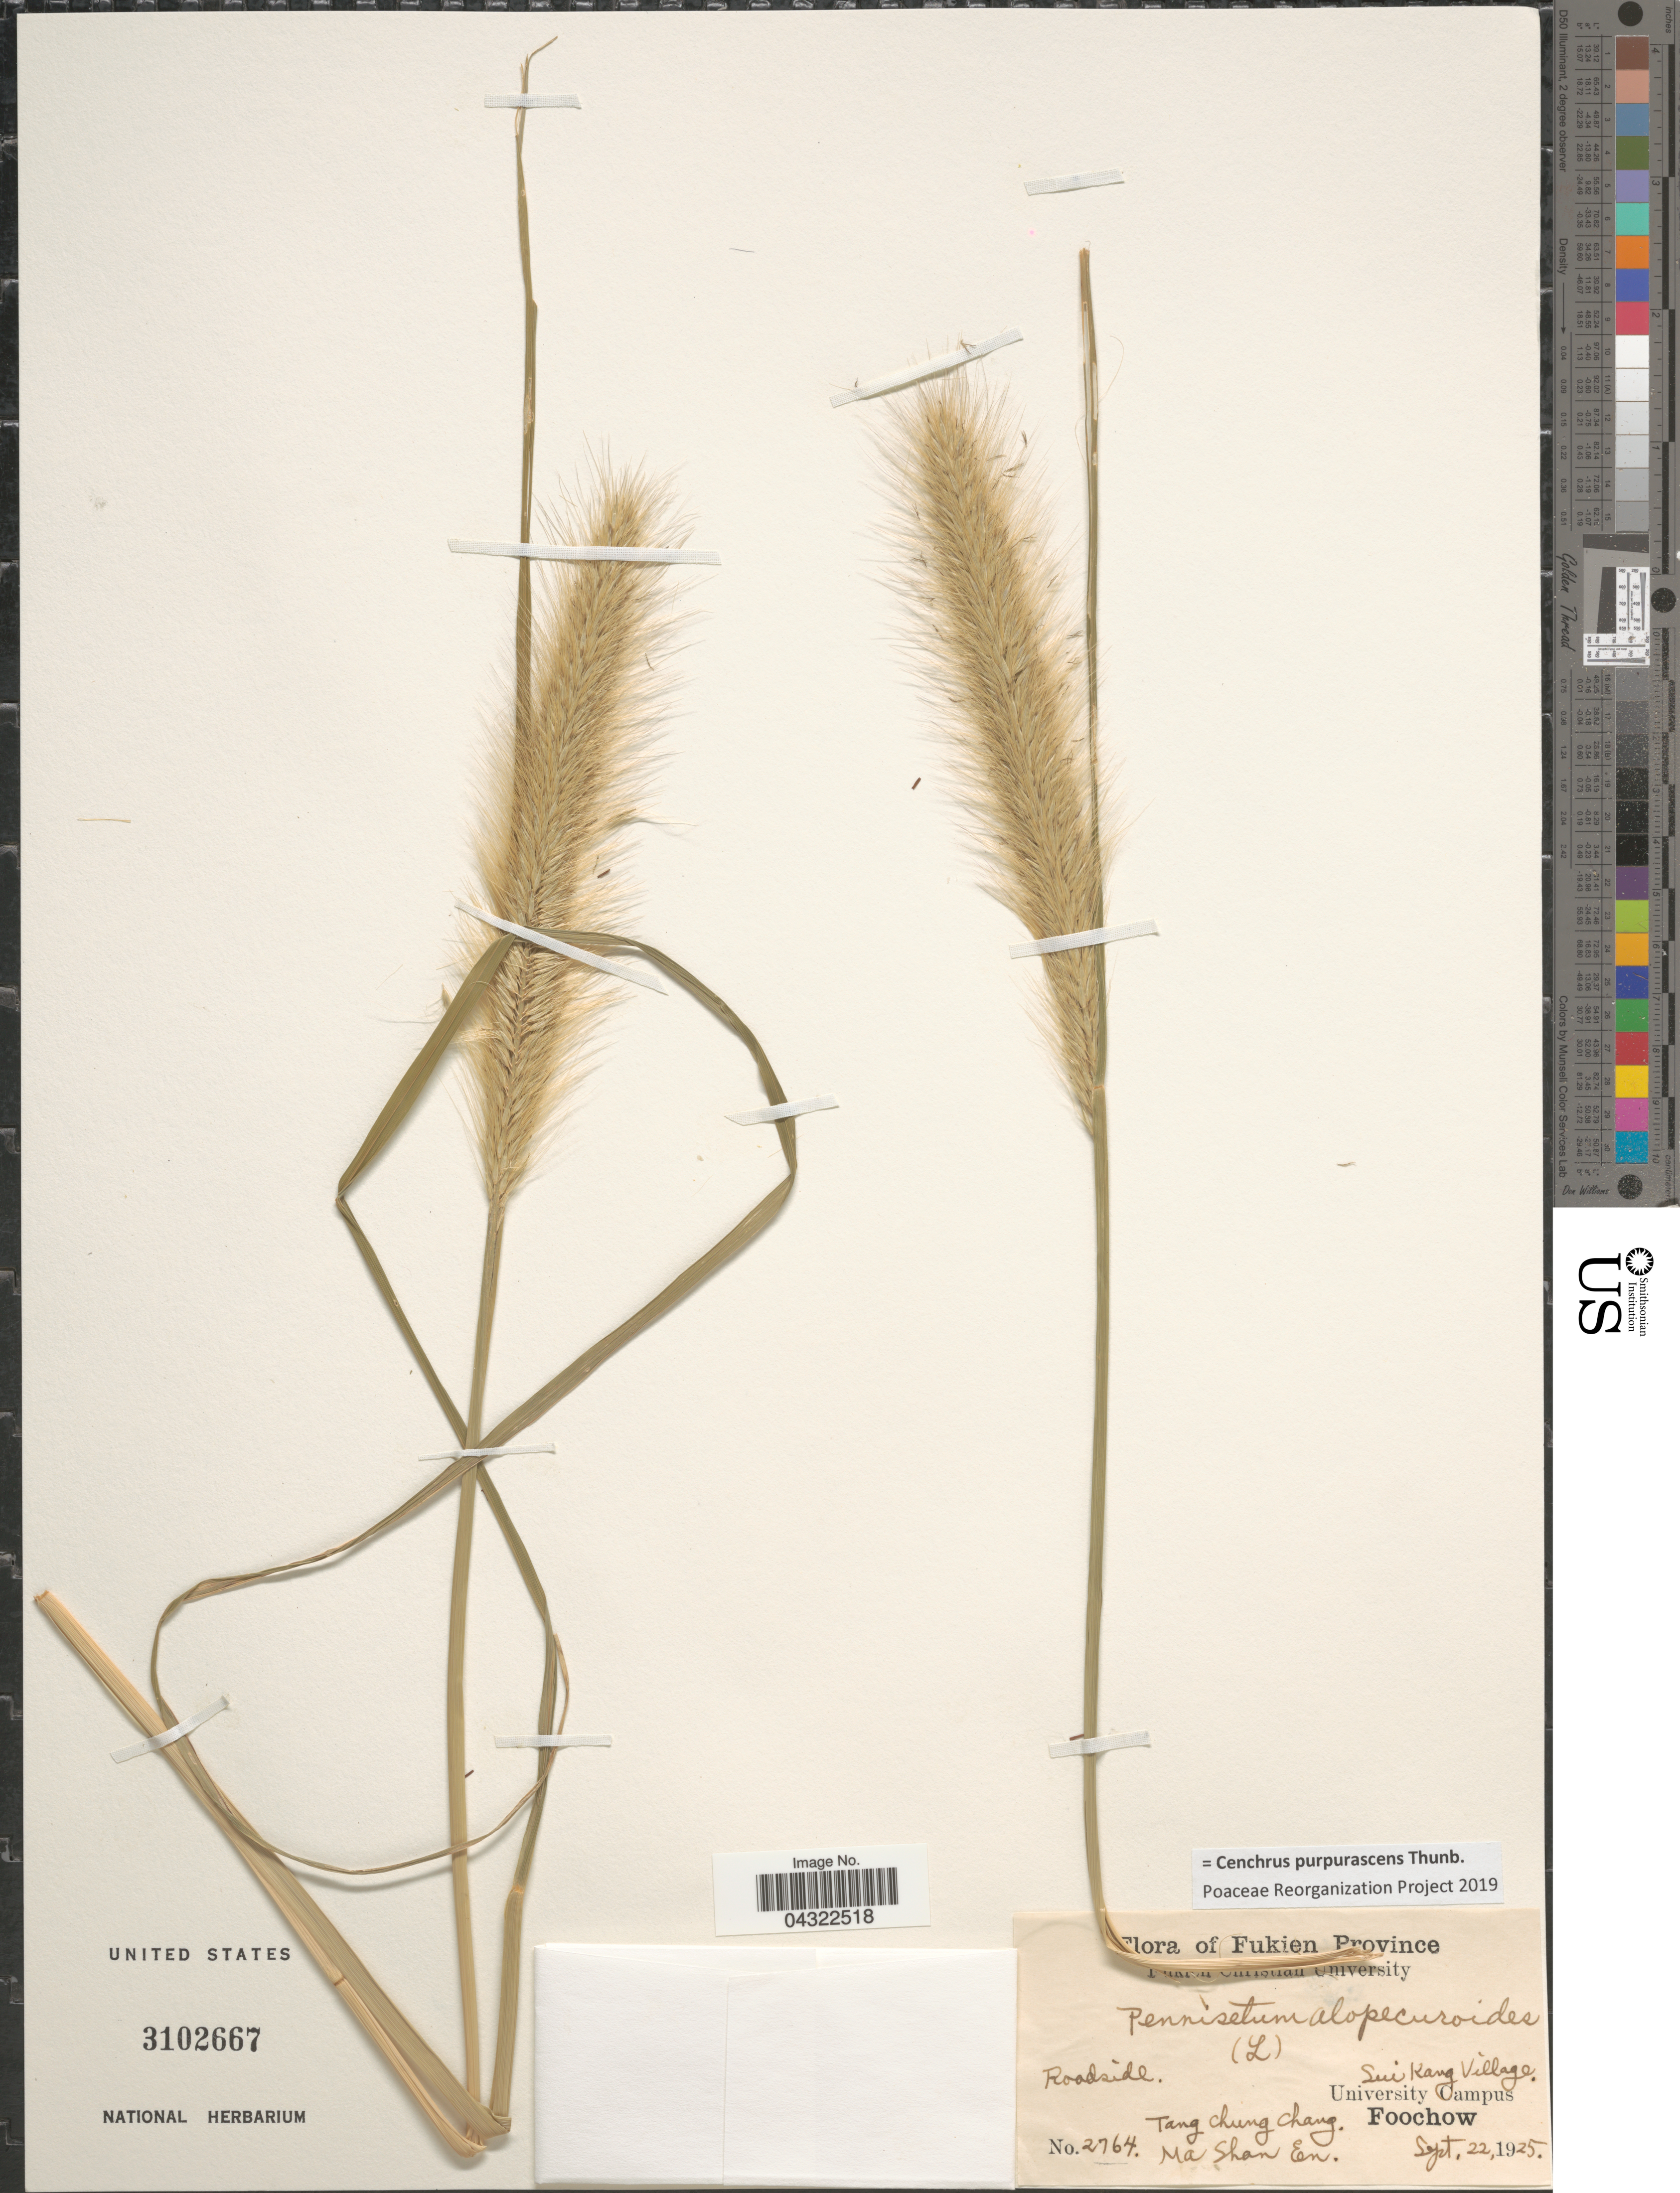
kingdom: Plantae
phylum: Tracheophyta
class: Liliopsida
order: Poales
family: Poaceae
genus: Cenchrus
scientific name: Cenchrus purpurascens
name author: Thunb.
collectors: T. C. Chang & M. En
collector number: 2764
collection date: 1925-09-22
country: China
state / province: Fujian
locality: Fukien Province. Roadside. Lui Kang Village. University Campus. Foochow.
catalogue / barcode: US 3102667